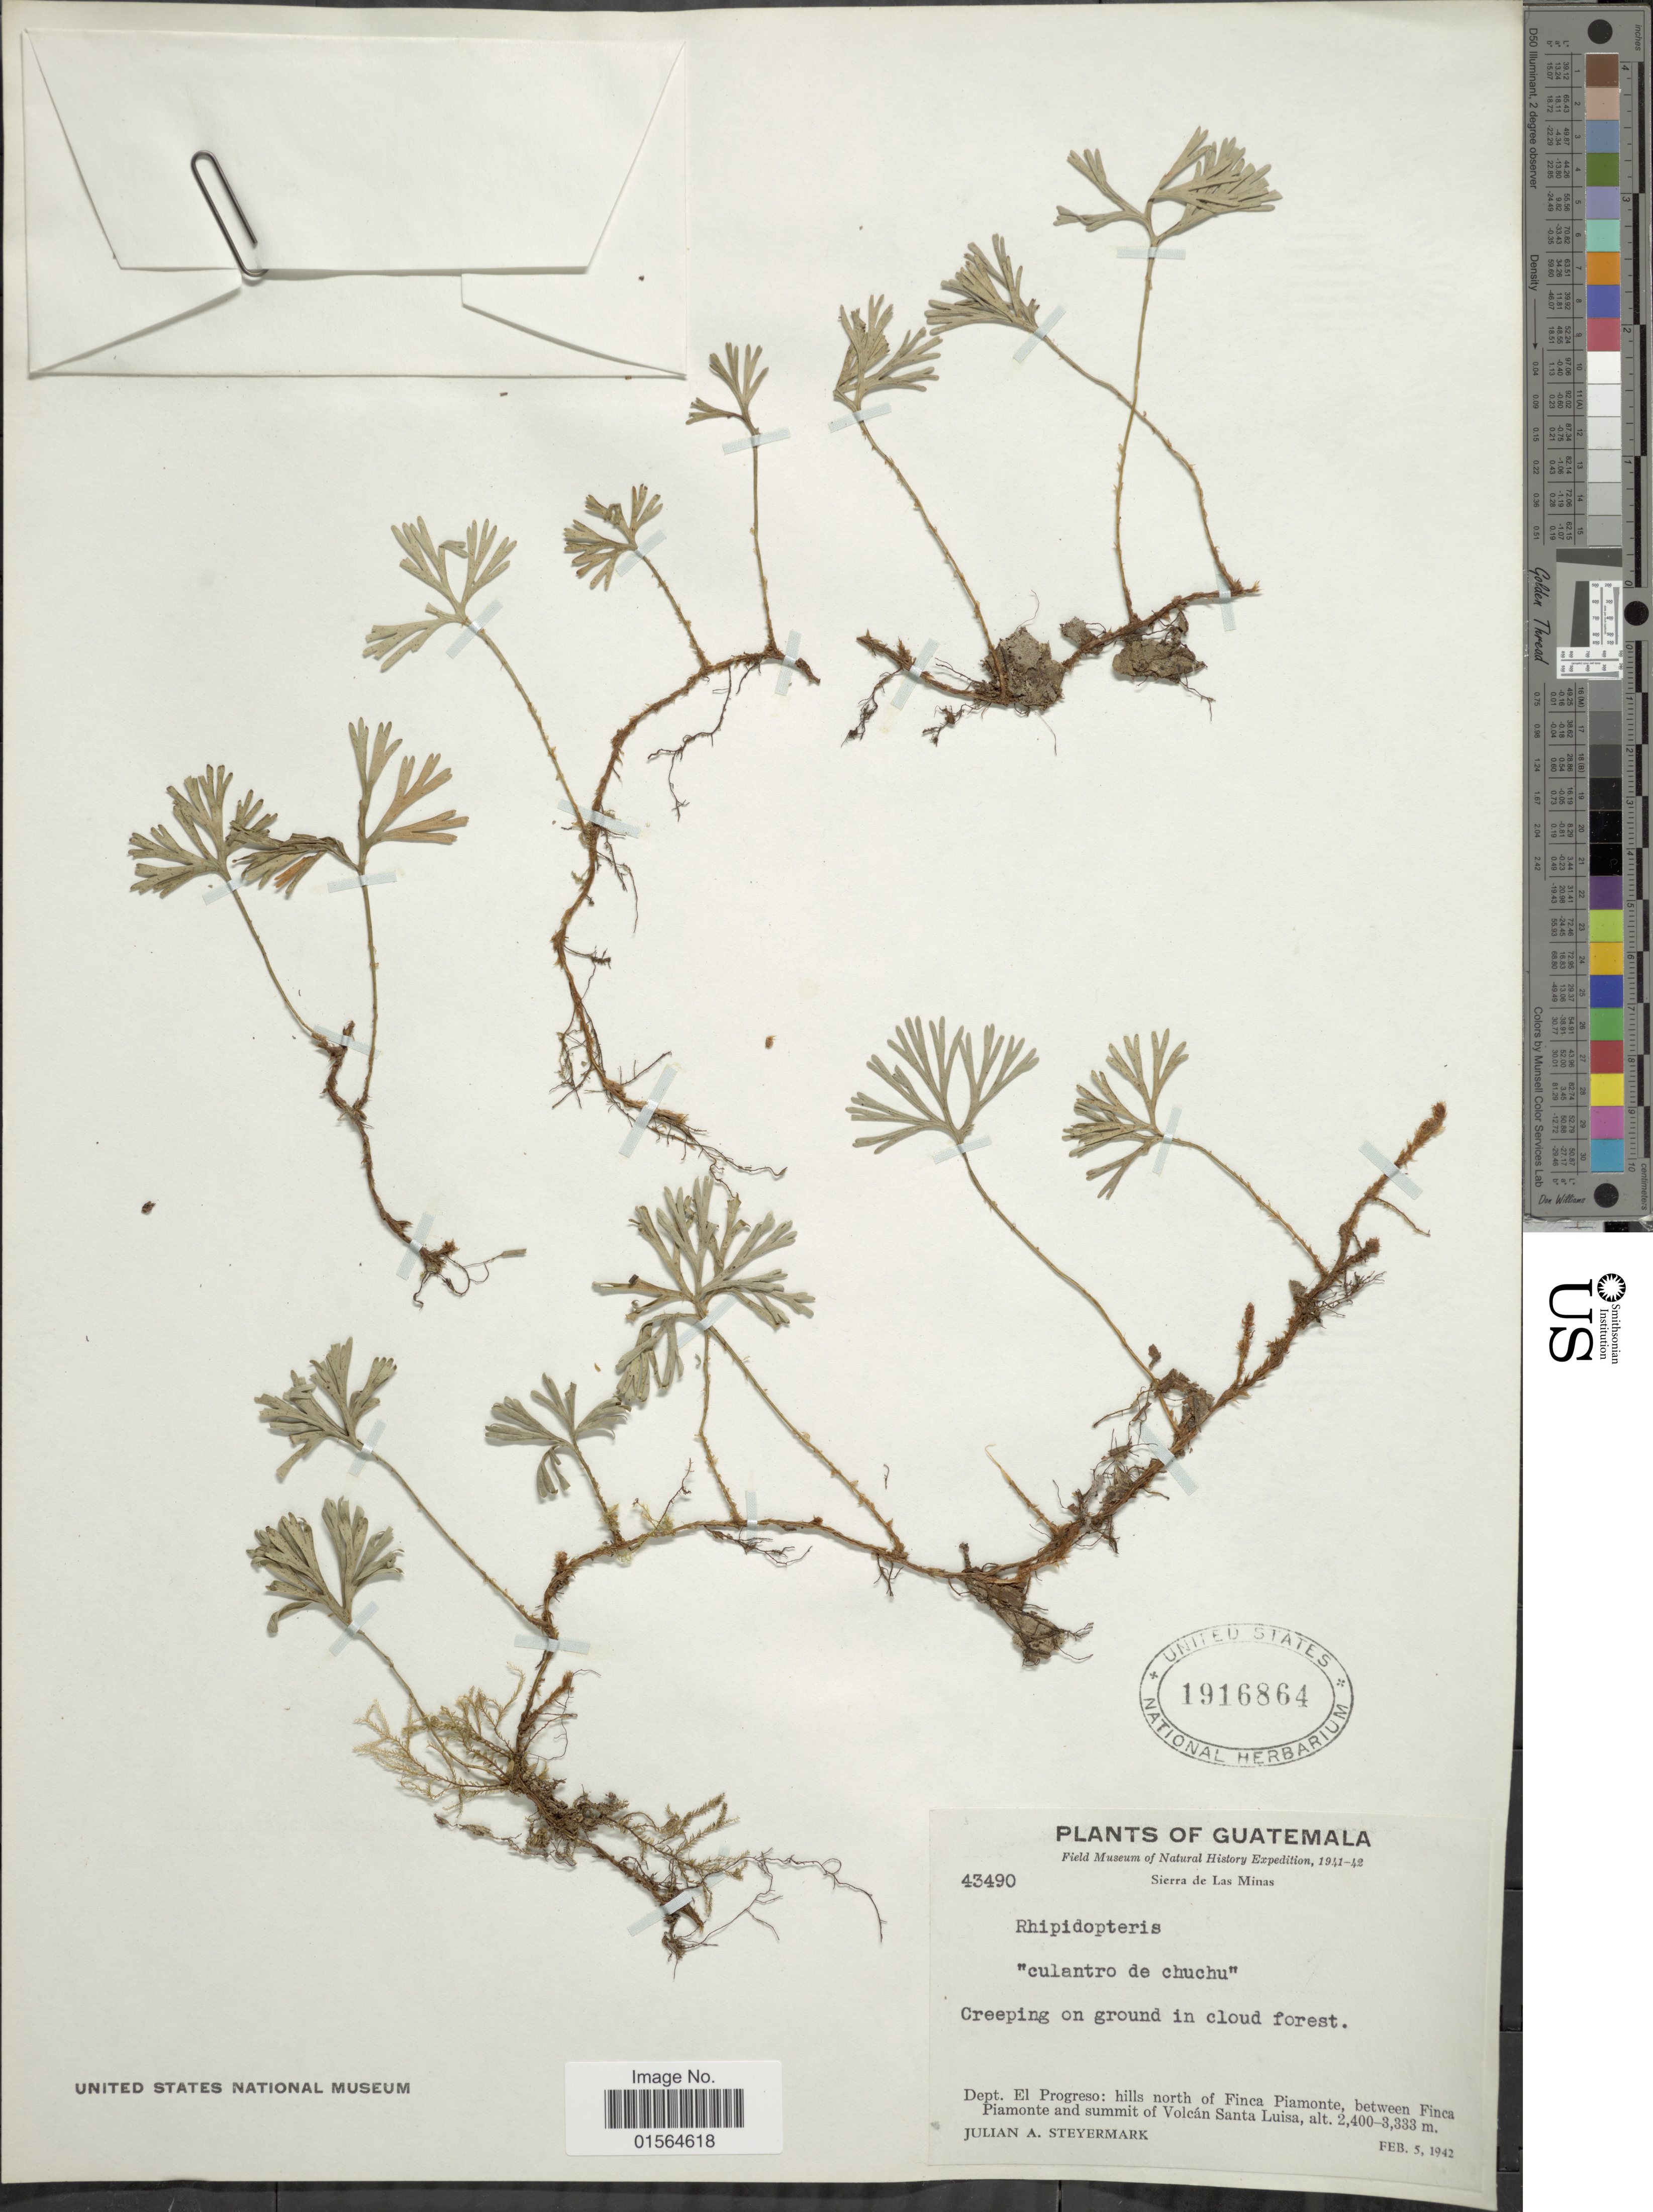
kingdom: Plantae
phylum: Tracheophyta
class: Polypodiopsida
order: Polypodiales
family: Dryopteridaceae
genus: Elaphoglossum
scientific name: Elaphoglossum peltatum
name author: (Sw.) Urb.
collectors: J. Steyermark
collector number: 43490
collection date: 1942-02-05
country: Guatemala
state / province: El Progreso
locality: Sierra de Las Minas, hills north of Finca Piamonte, between Finca Piamonte and summit of Volcan Santa Luisa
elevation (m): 2400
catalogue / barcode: US 1916864